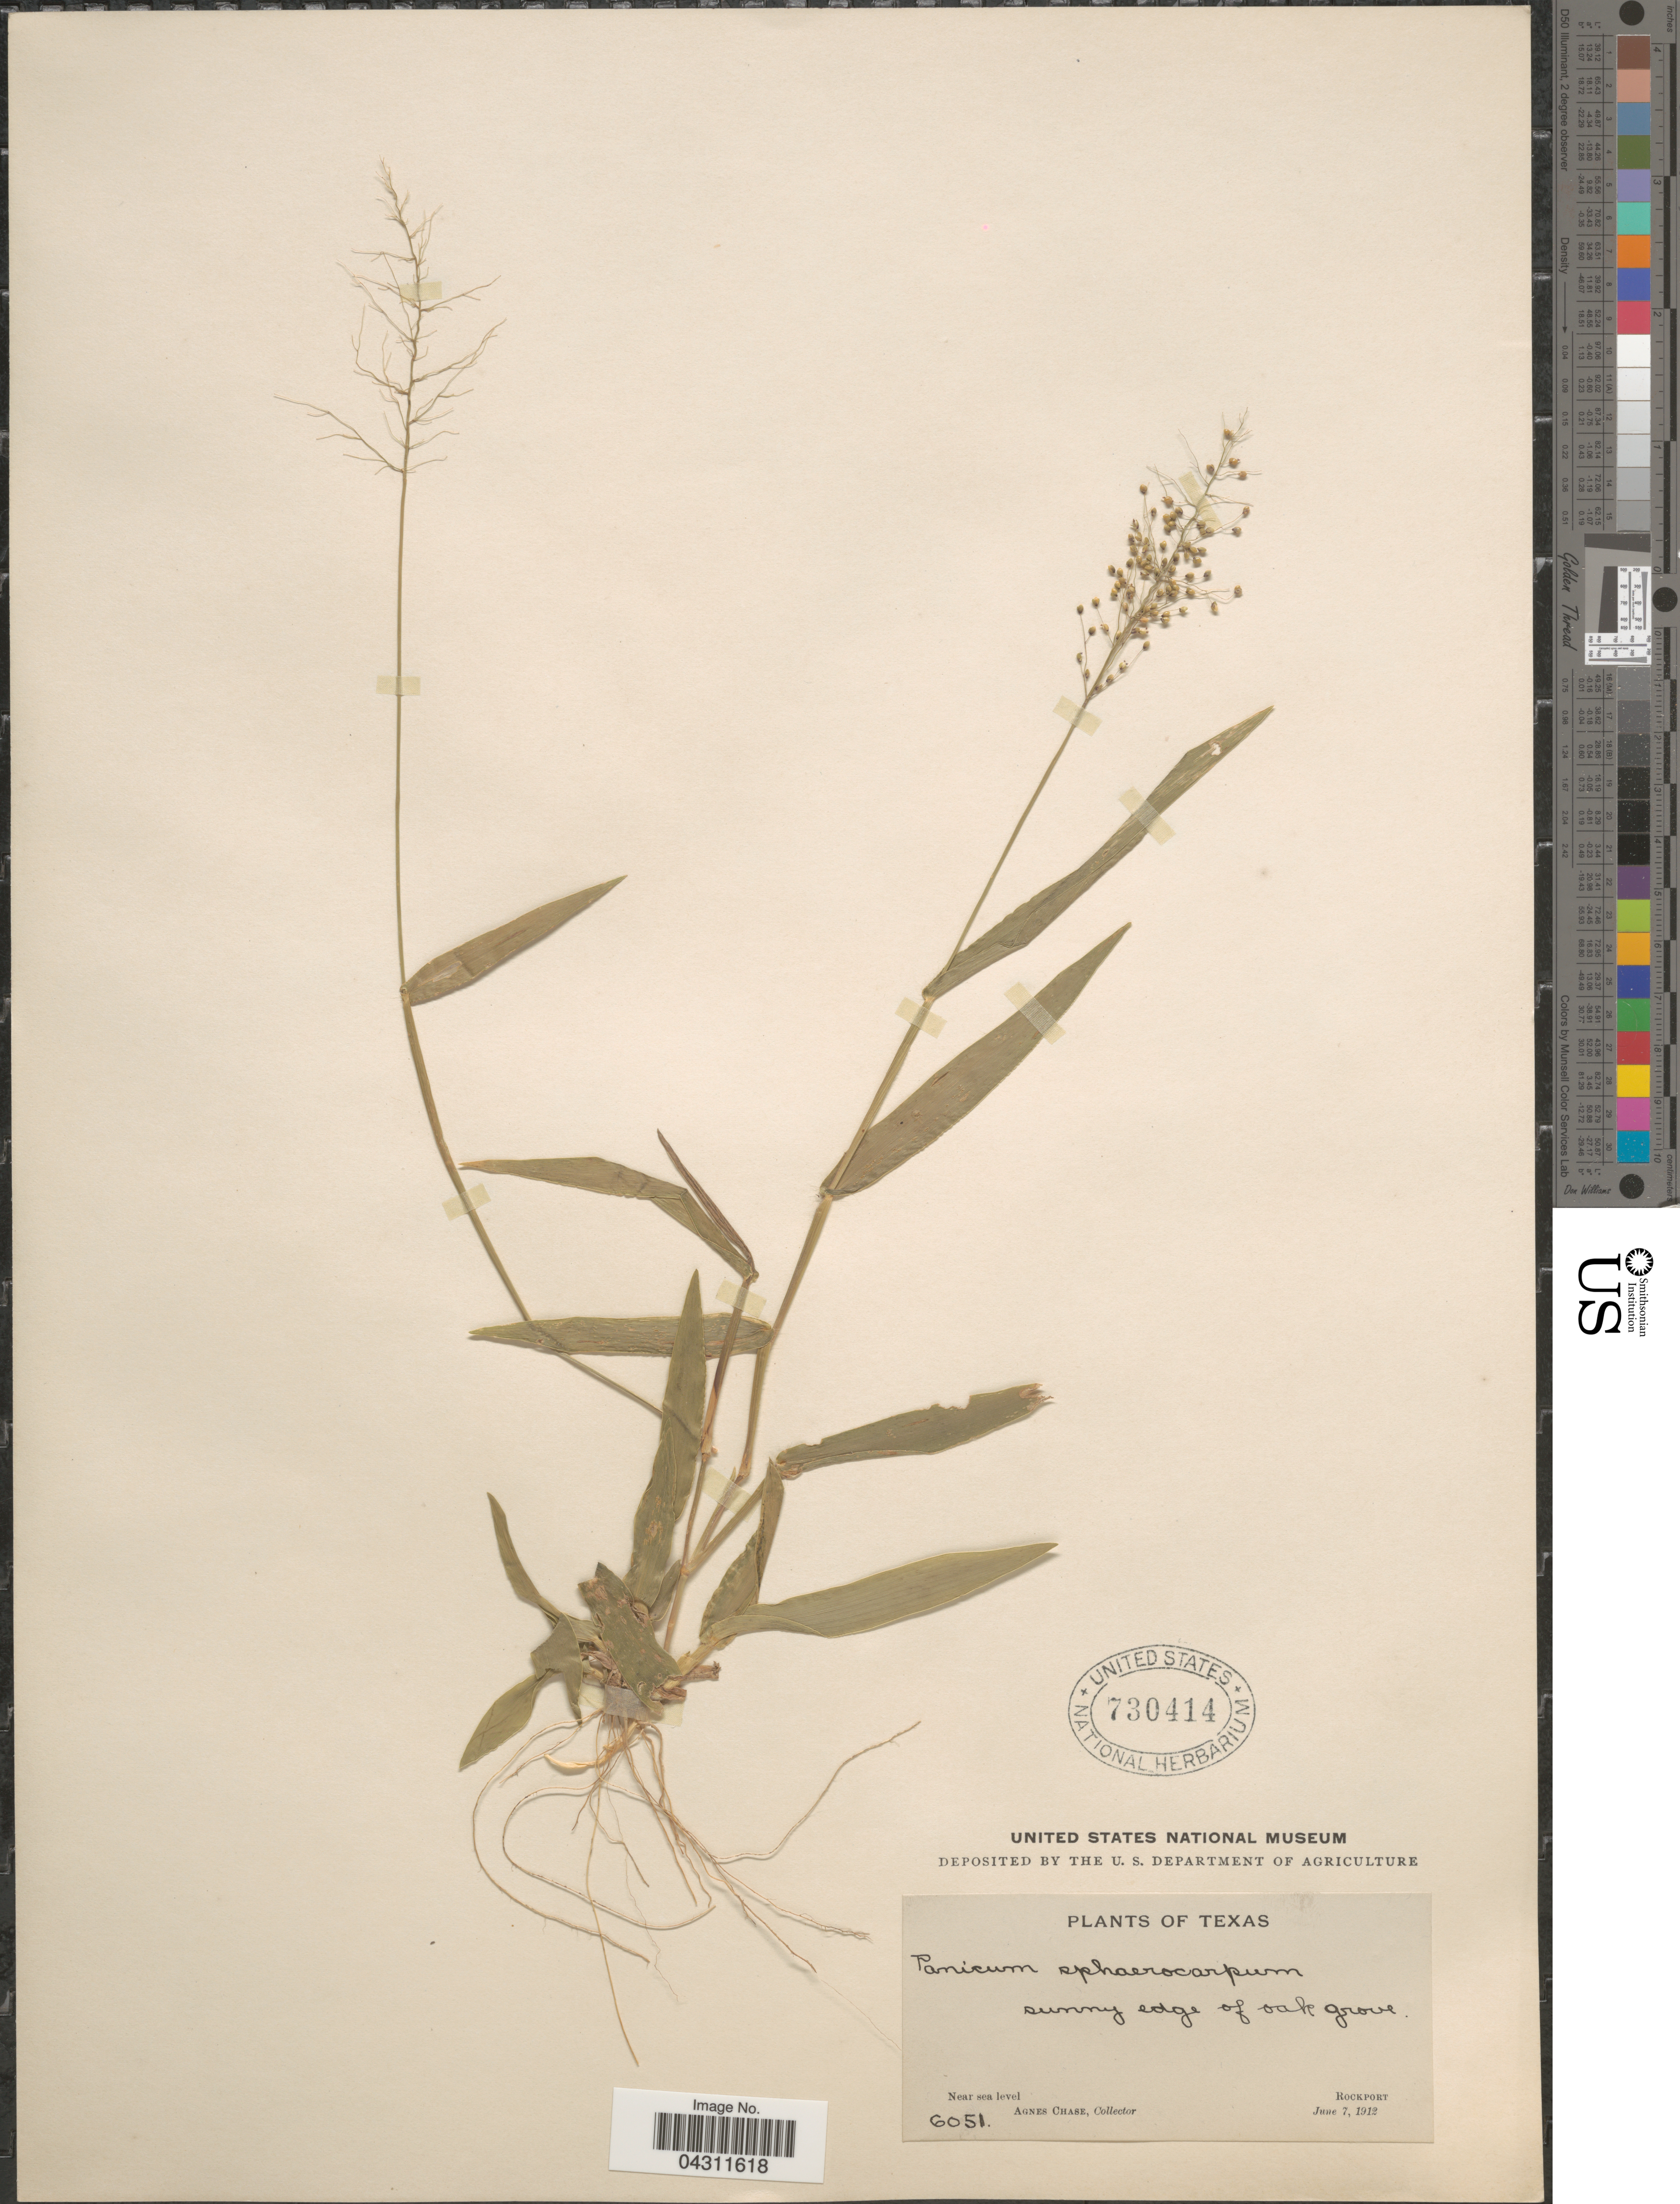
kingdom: Plantae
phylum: Tracheophyta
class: Liliopsida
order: Poales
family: Poaceae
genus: Dichanthelium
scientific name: Dichanthelium strigosum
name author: (Muhl. ex Elliott) Freckmann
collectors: A. Chase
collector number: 6051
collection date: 1912-06-07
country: United States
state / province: Texas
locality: Sunny edge of oak grove. Rockport.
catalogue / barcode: US 730414